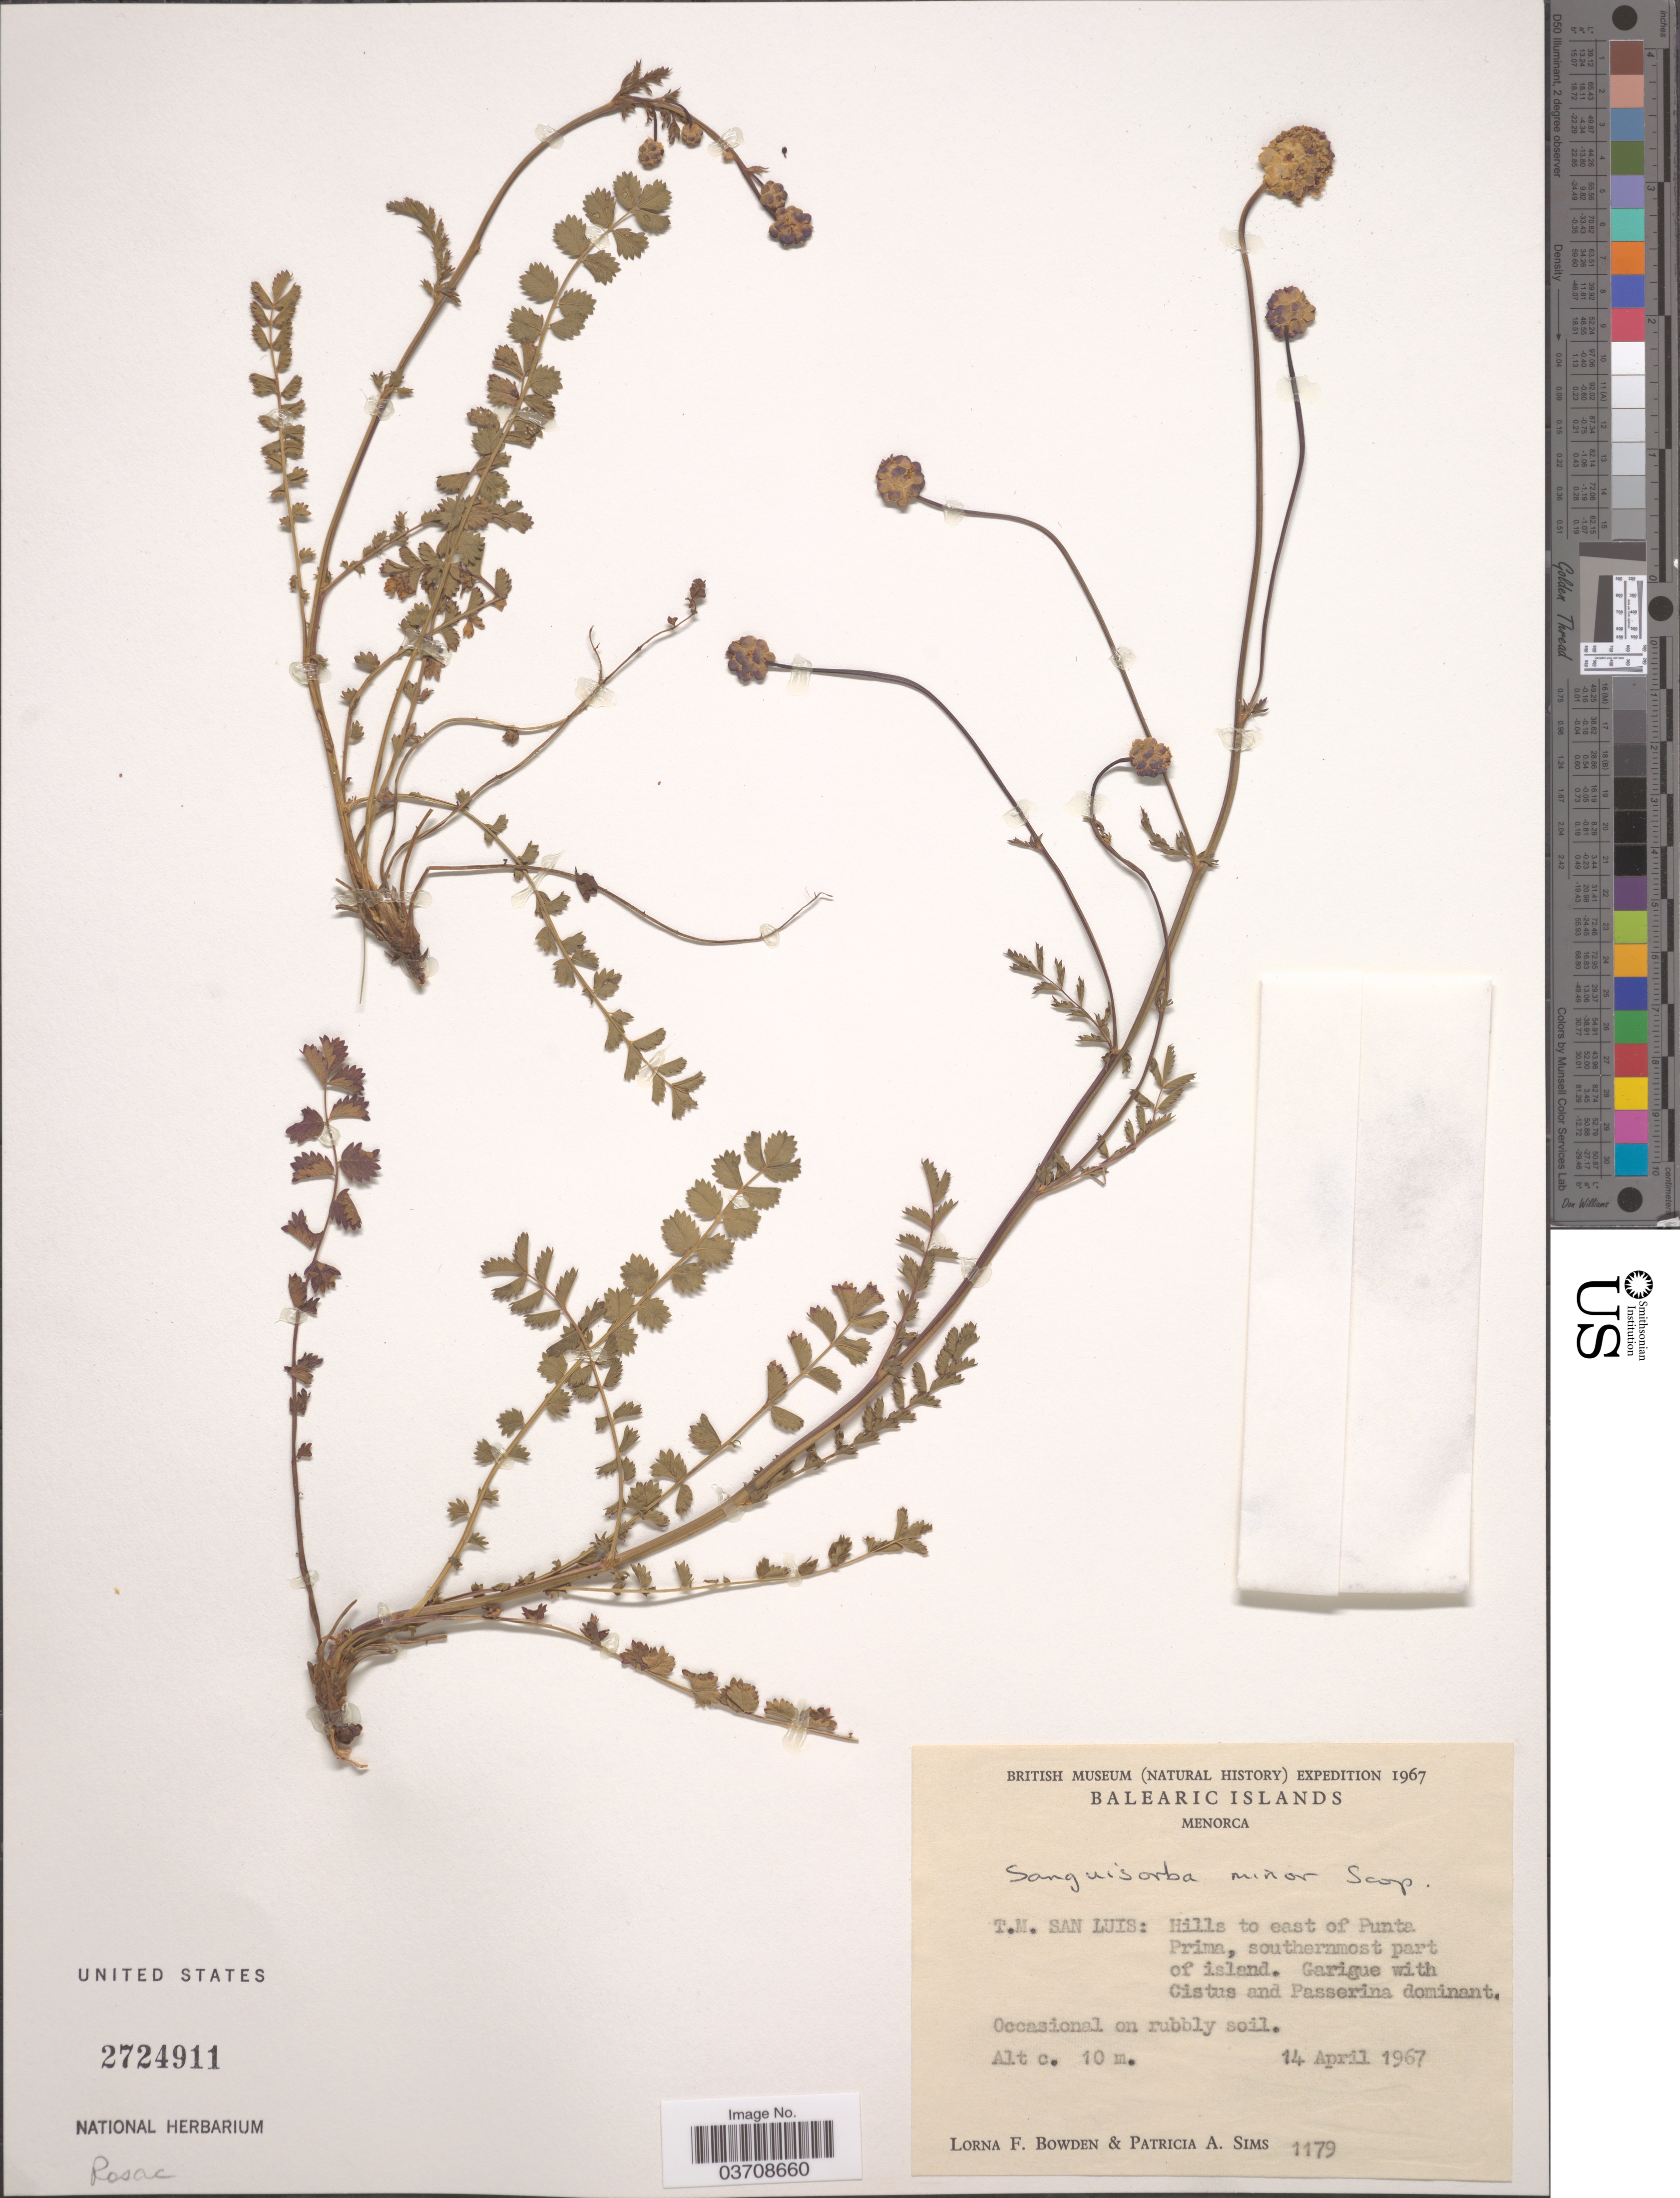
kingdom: Plantae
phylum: Tracheophyta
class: Magnoliopsida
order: Rosales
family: Rosaceae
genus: Sanguisorba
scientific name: Sanguisorba minor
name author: Scop.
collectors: L. F. Bowden & P. A. Sims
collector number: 1179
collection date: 1967-04-14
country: Spain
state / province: Islas Baleares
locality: Balearic Islands. Menorca. T. M. San Luis: Hills to east of Punta Prima, southernmost part of island.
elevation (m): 10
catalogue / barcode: US 2724911